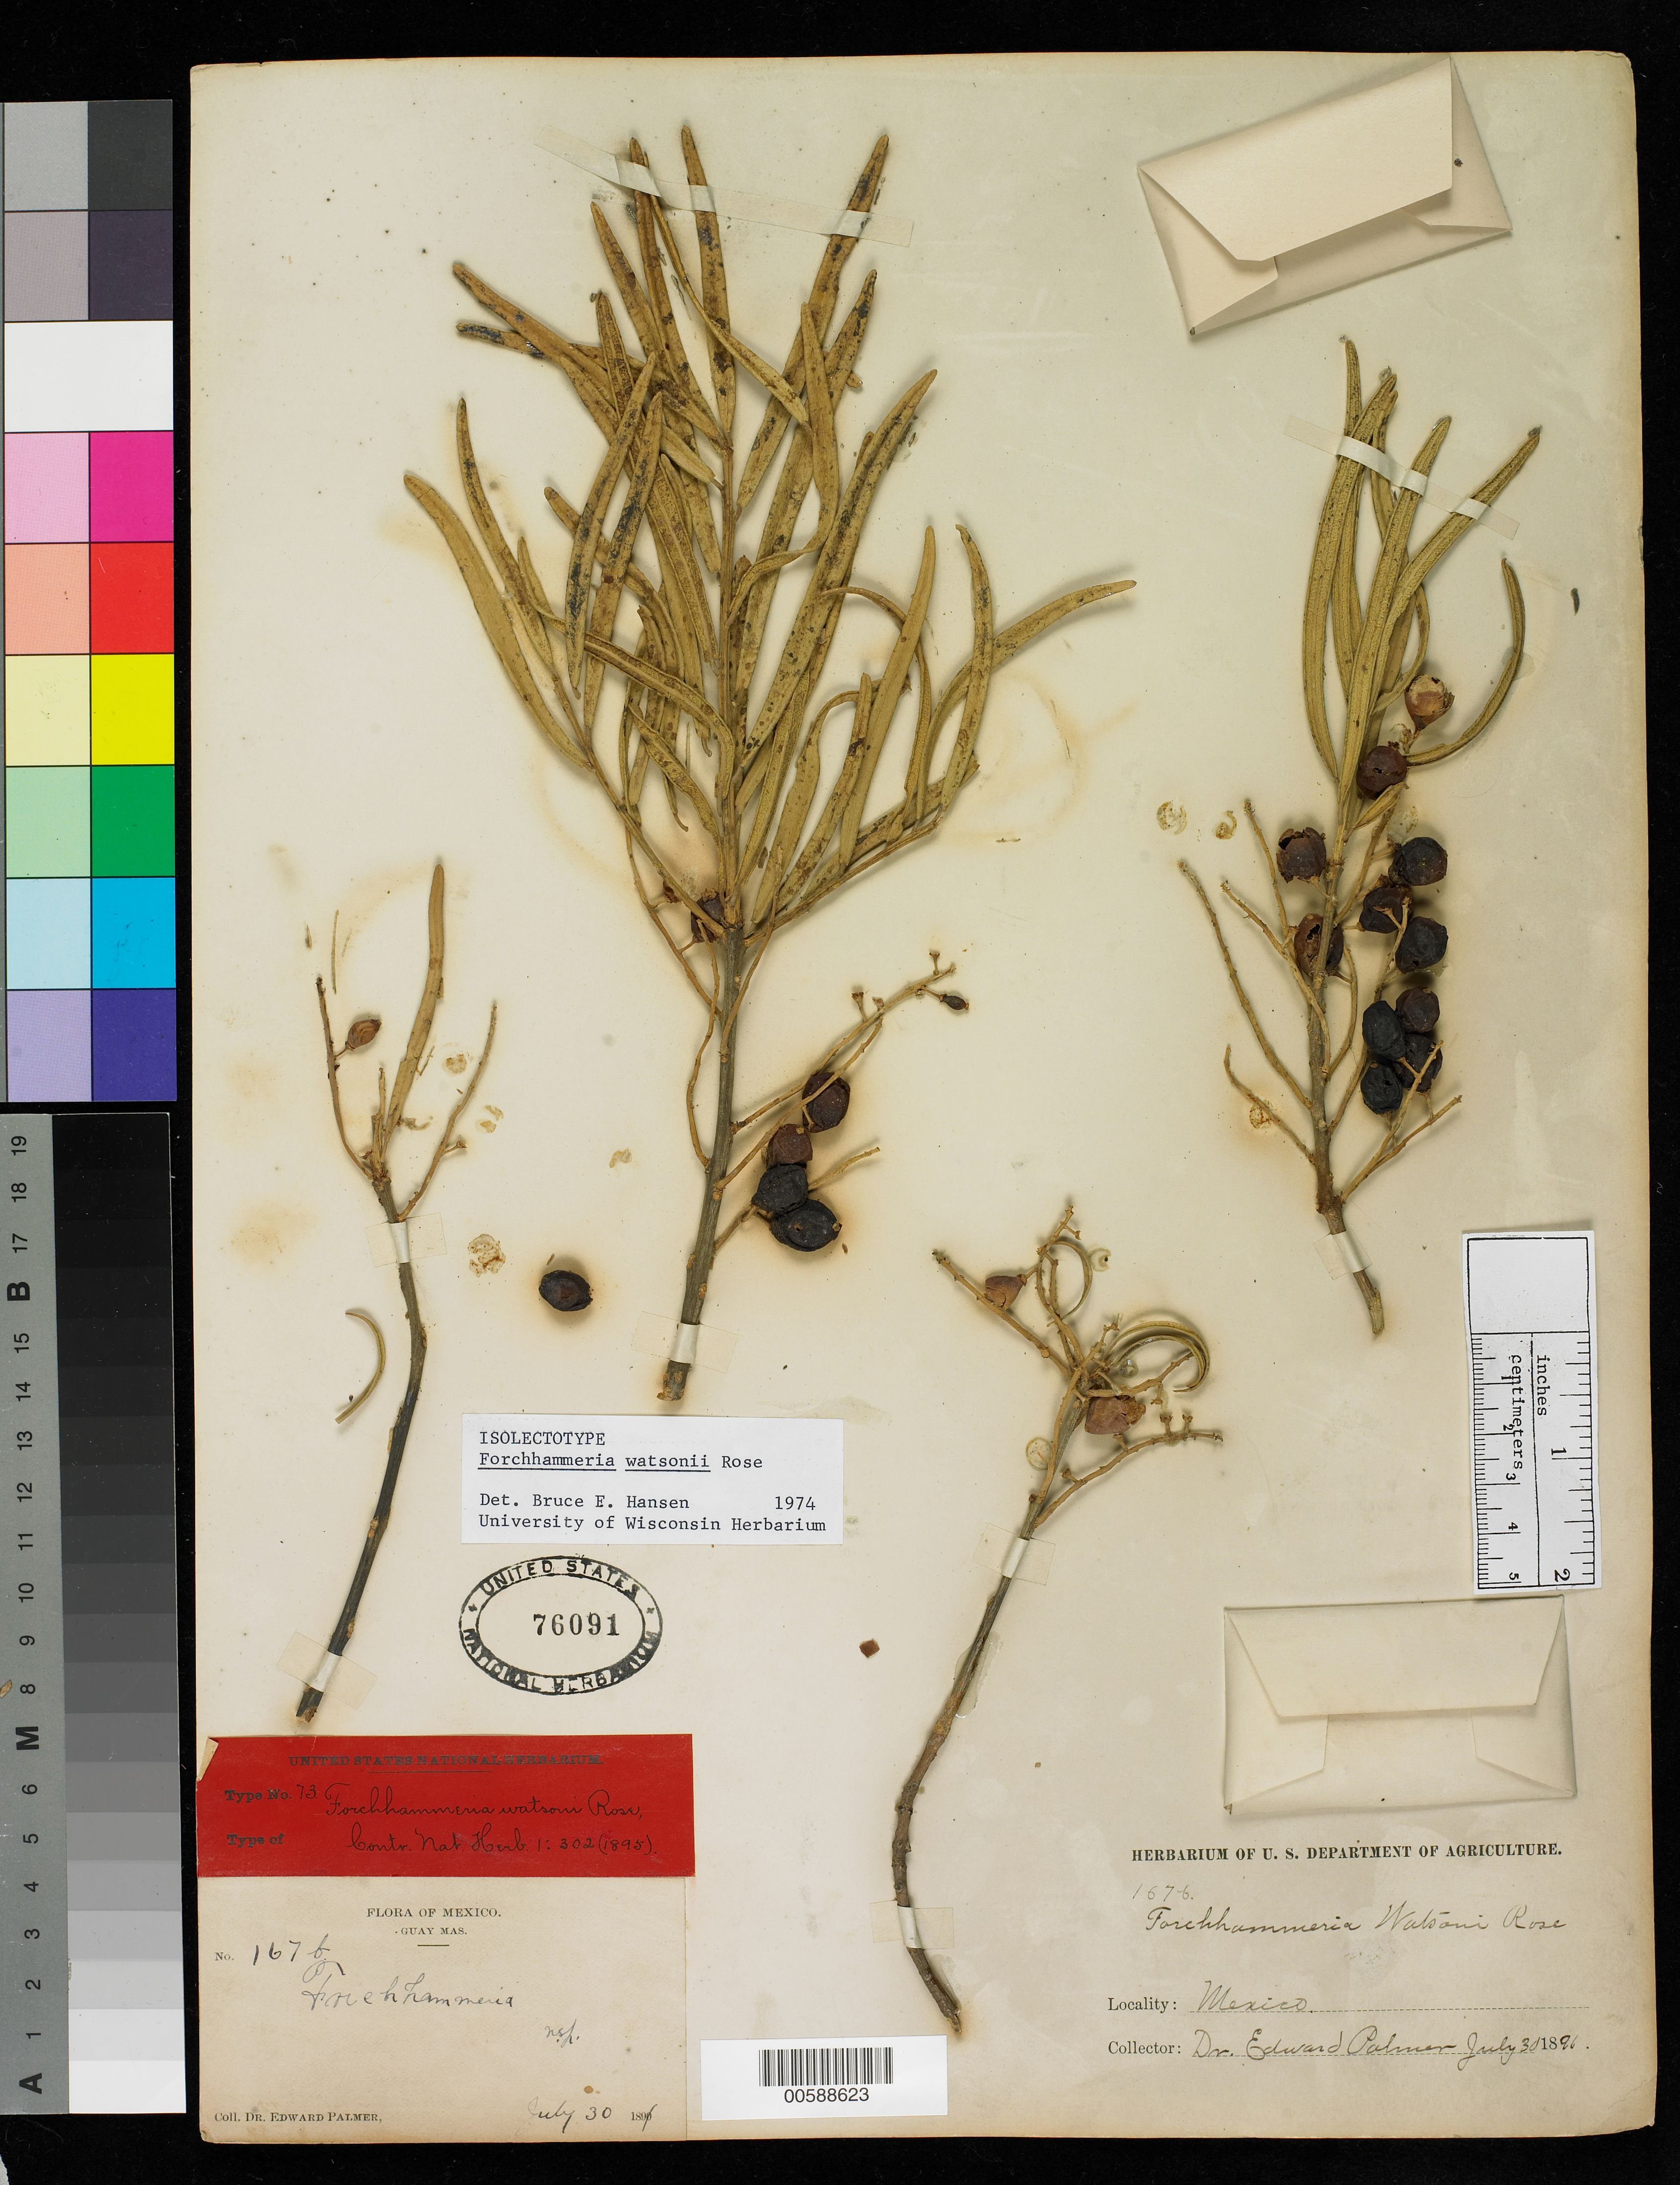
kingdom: Plantae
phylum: Tracheophyta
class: Magnoliopsida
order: Brassicales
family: Stixaceae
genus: Forchhammeria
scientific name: Forchhammeria watsonii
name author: Rose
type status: Syntype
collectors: E. Palmer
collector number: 167 b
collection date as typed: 30 Jul 1891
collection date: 1891-07-30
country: Mexico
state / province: Sonora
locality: Guaymas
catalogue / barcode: US 76091